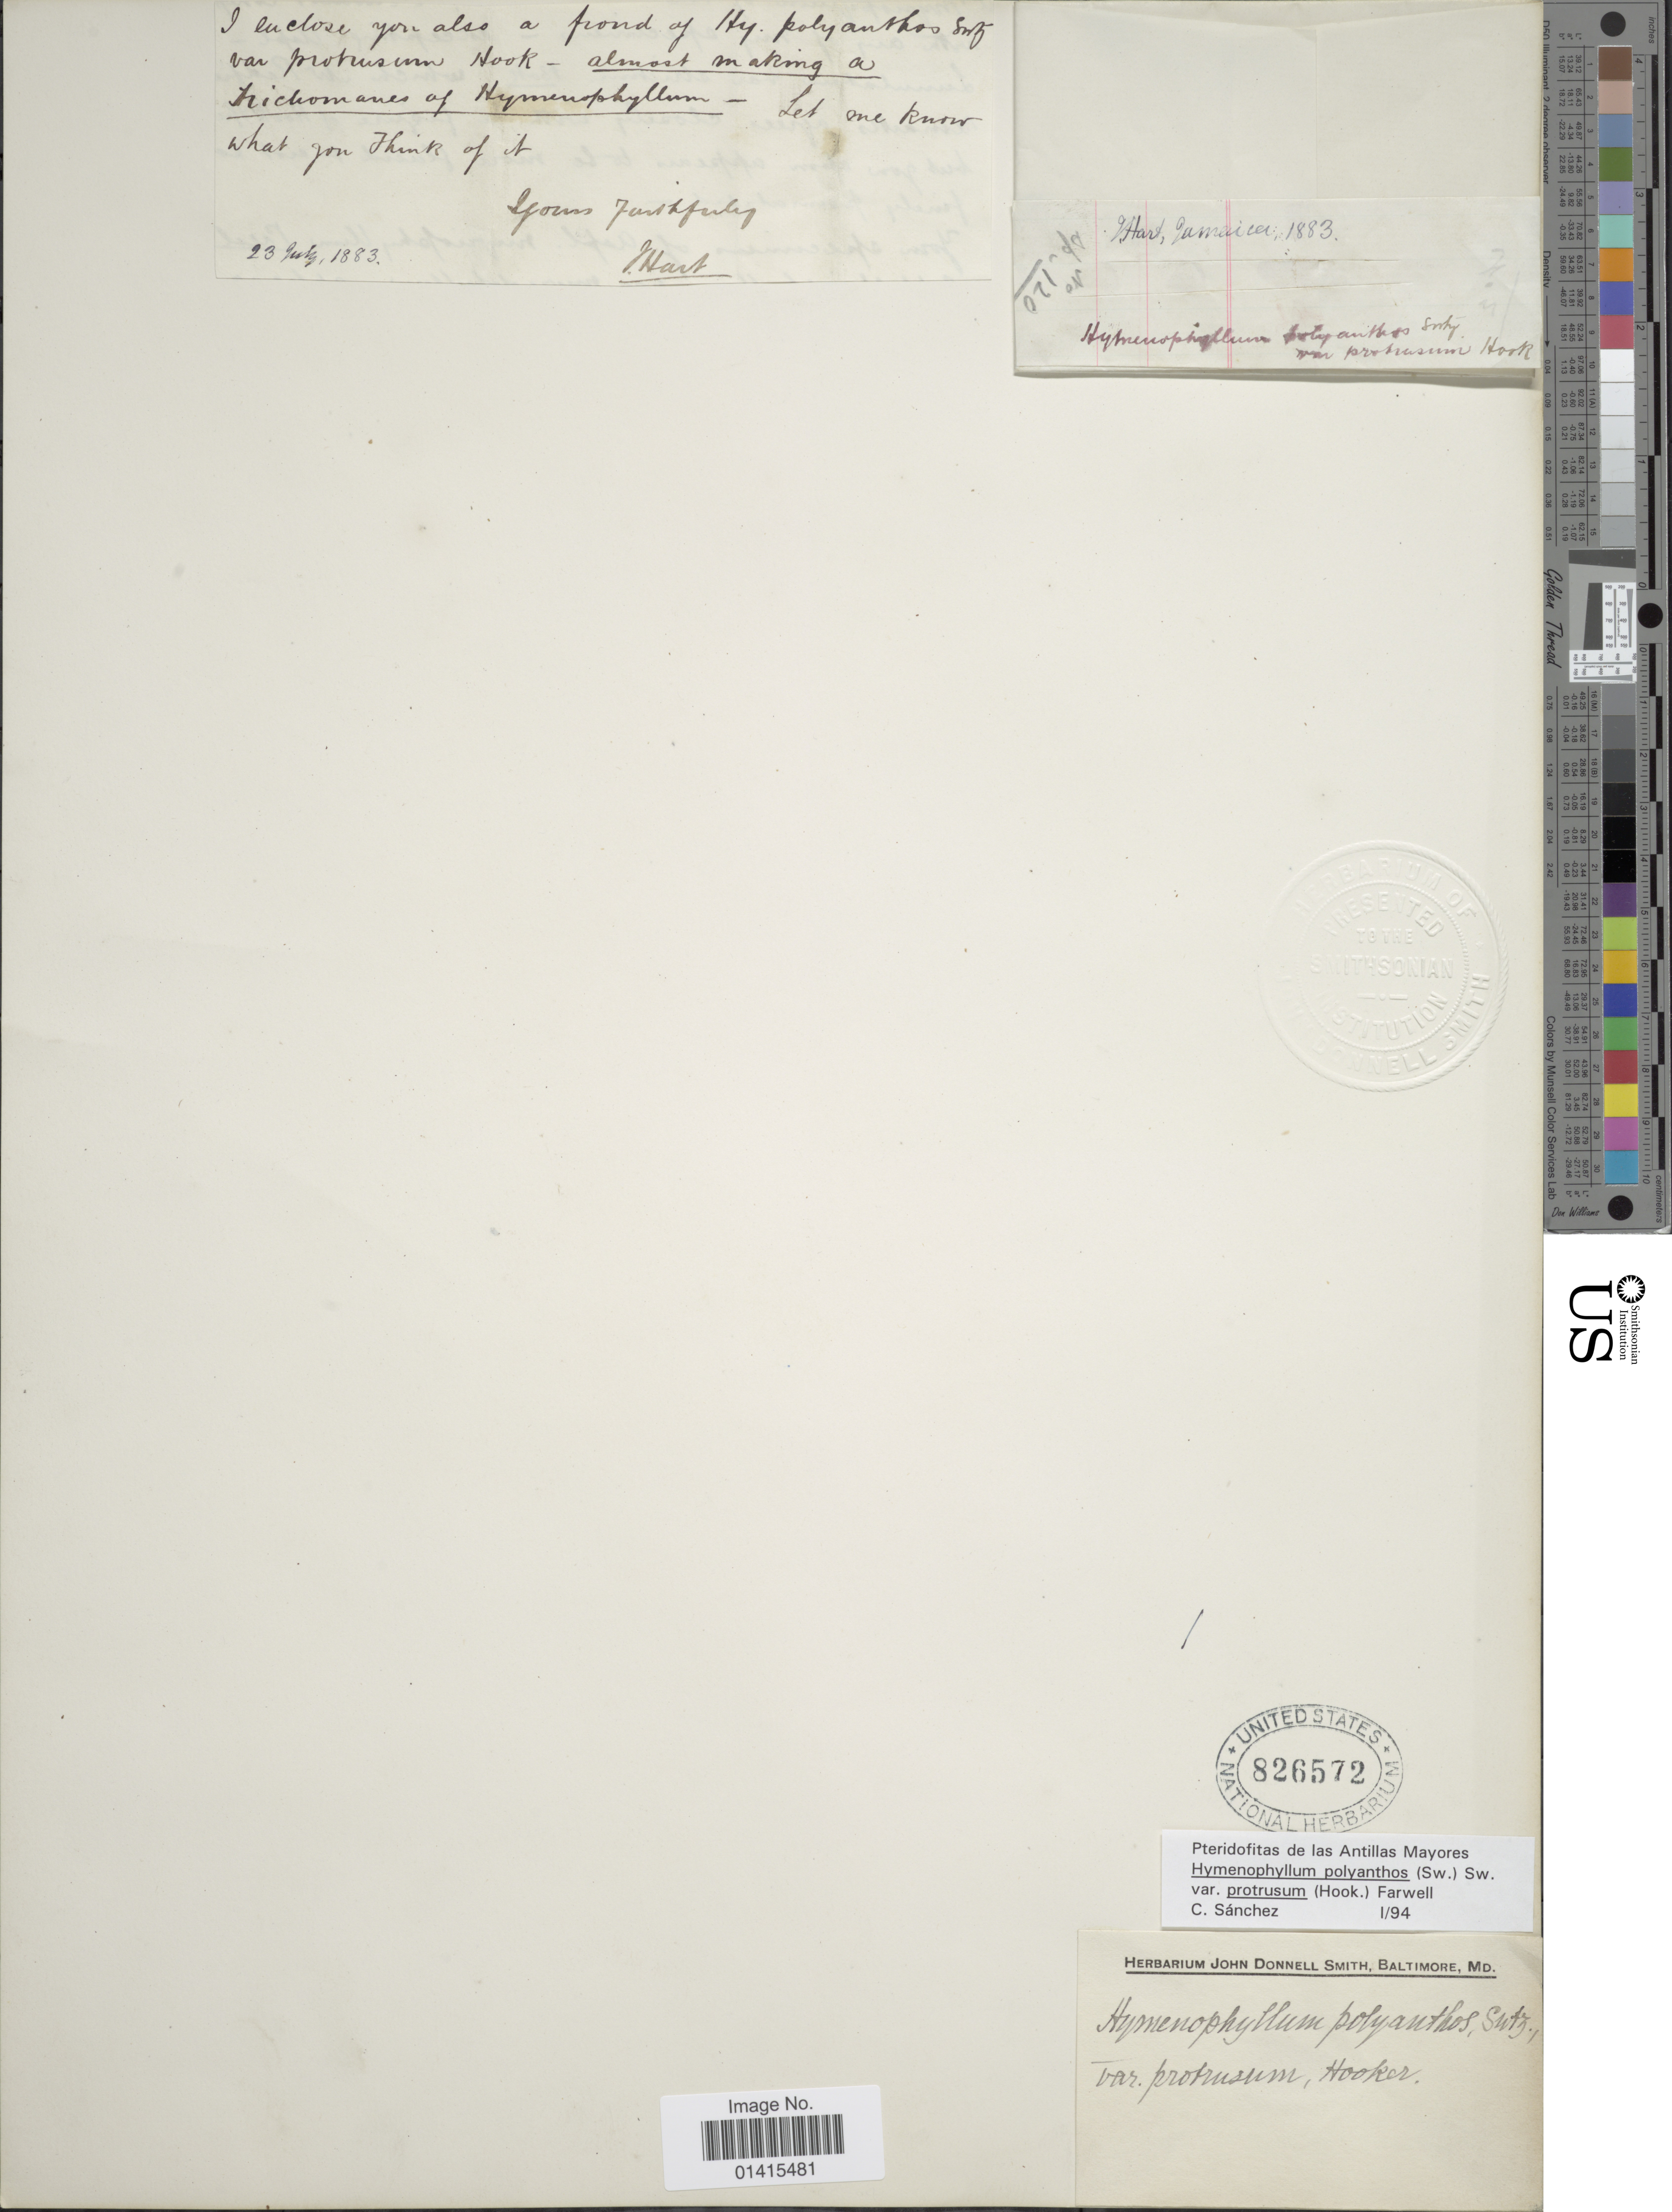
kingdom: Plantae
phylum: Tracheophyta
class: Polypodiopsida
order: Hymenophyllales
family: Hymenophyllaceae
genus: Hymenophyllum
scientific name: Hymenophyllum polyanthos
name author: (Sw.) Sw.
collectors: J. H. Hart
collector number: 120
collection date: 1883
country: Jamaica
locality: Jamaica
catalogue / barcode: US 826572